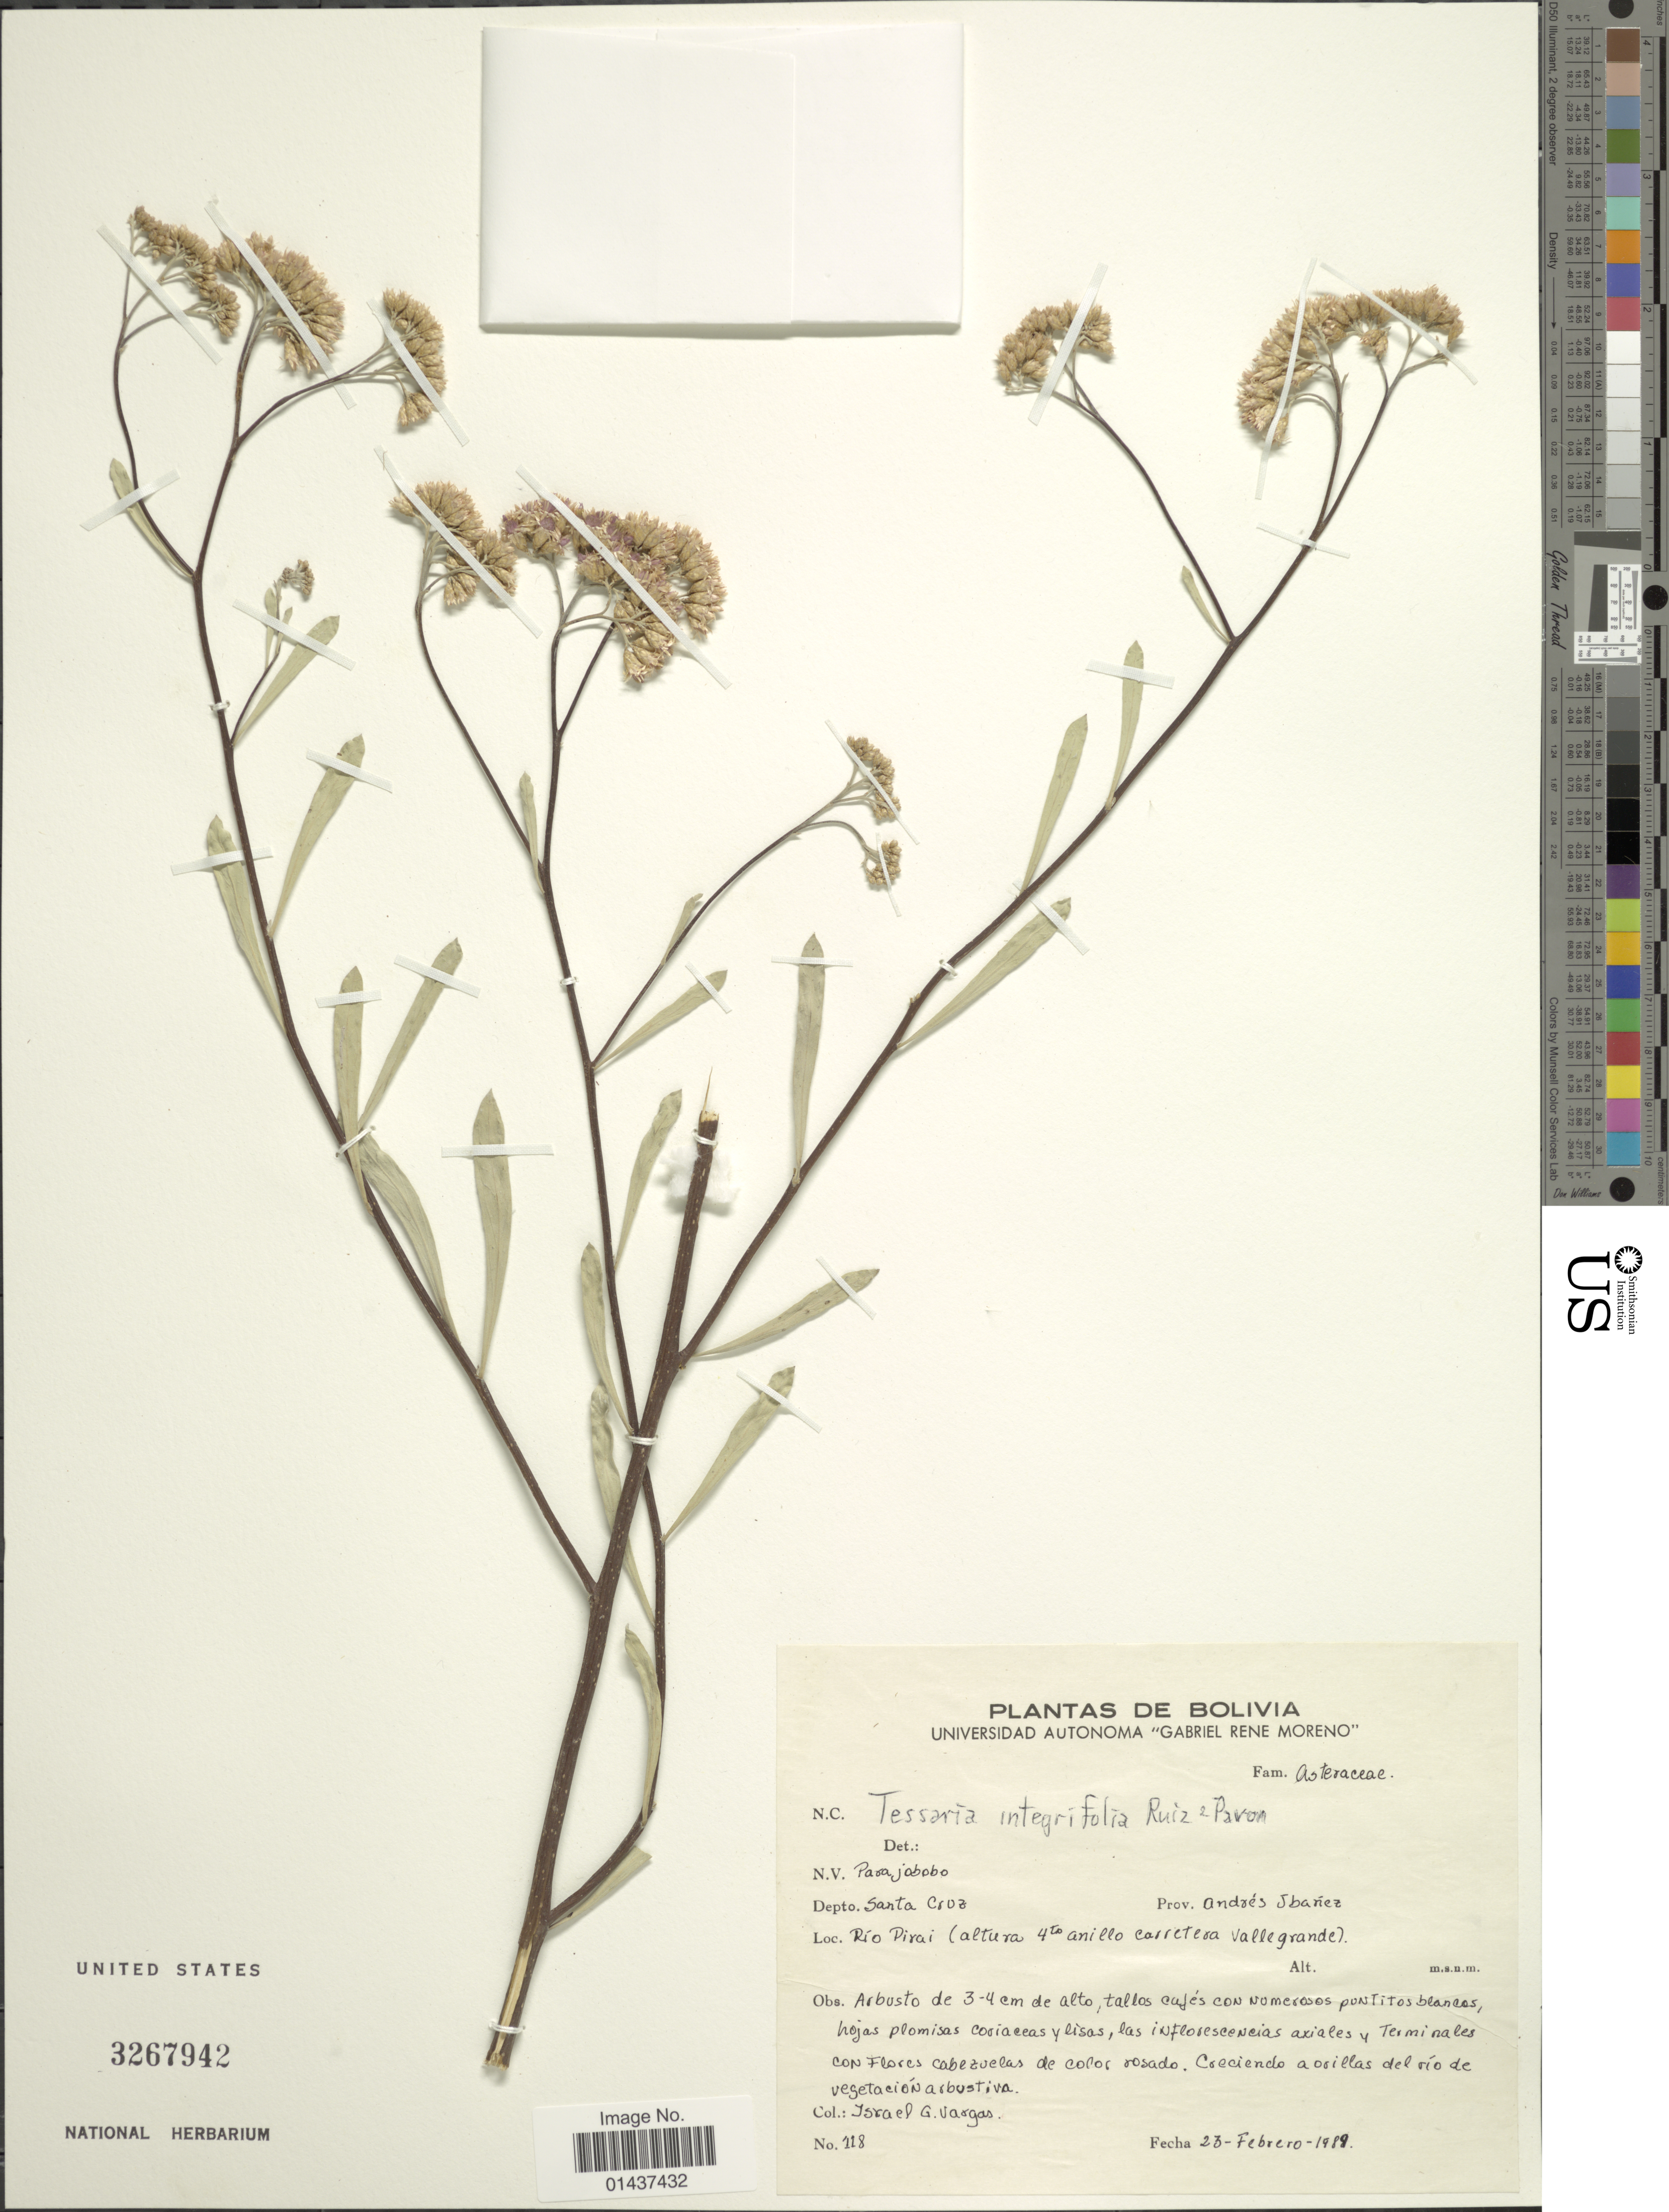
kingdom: Plantae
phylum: Tracheophyta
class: Magnoliopsida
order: Asterales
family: Asteraceae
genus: Tessaria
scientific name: Tessaria integrifolia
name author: Ruiz & Pav.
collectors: I. Vargas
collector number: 118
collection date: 1989-02-23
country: Bolivia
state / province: Santa Cruz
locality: Depto Santa Cruz, Prov. Andrés Ibariez, Río Pirai (altiera 4 to anillo carretera Valle Grande)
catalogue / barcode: US 3267942